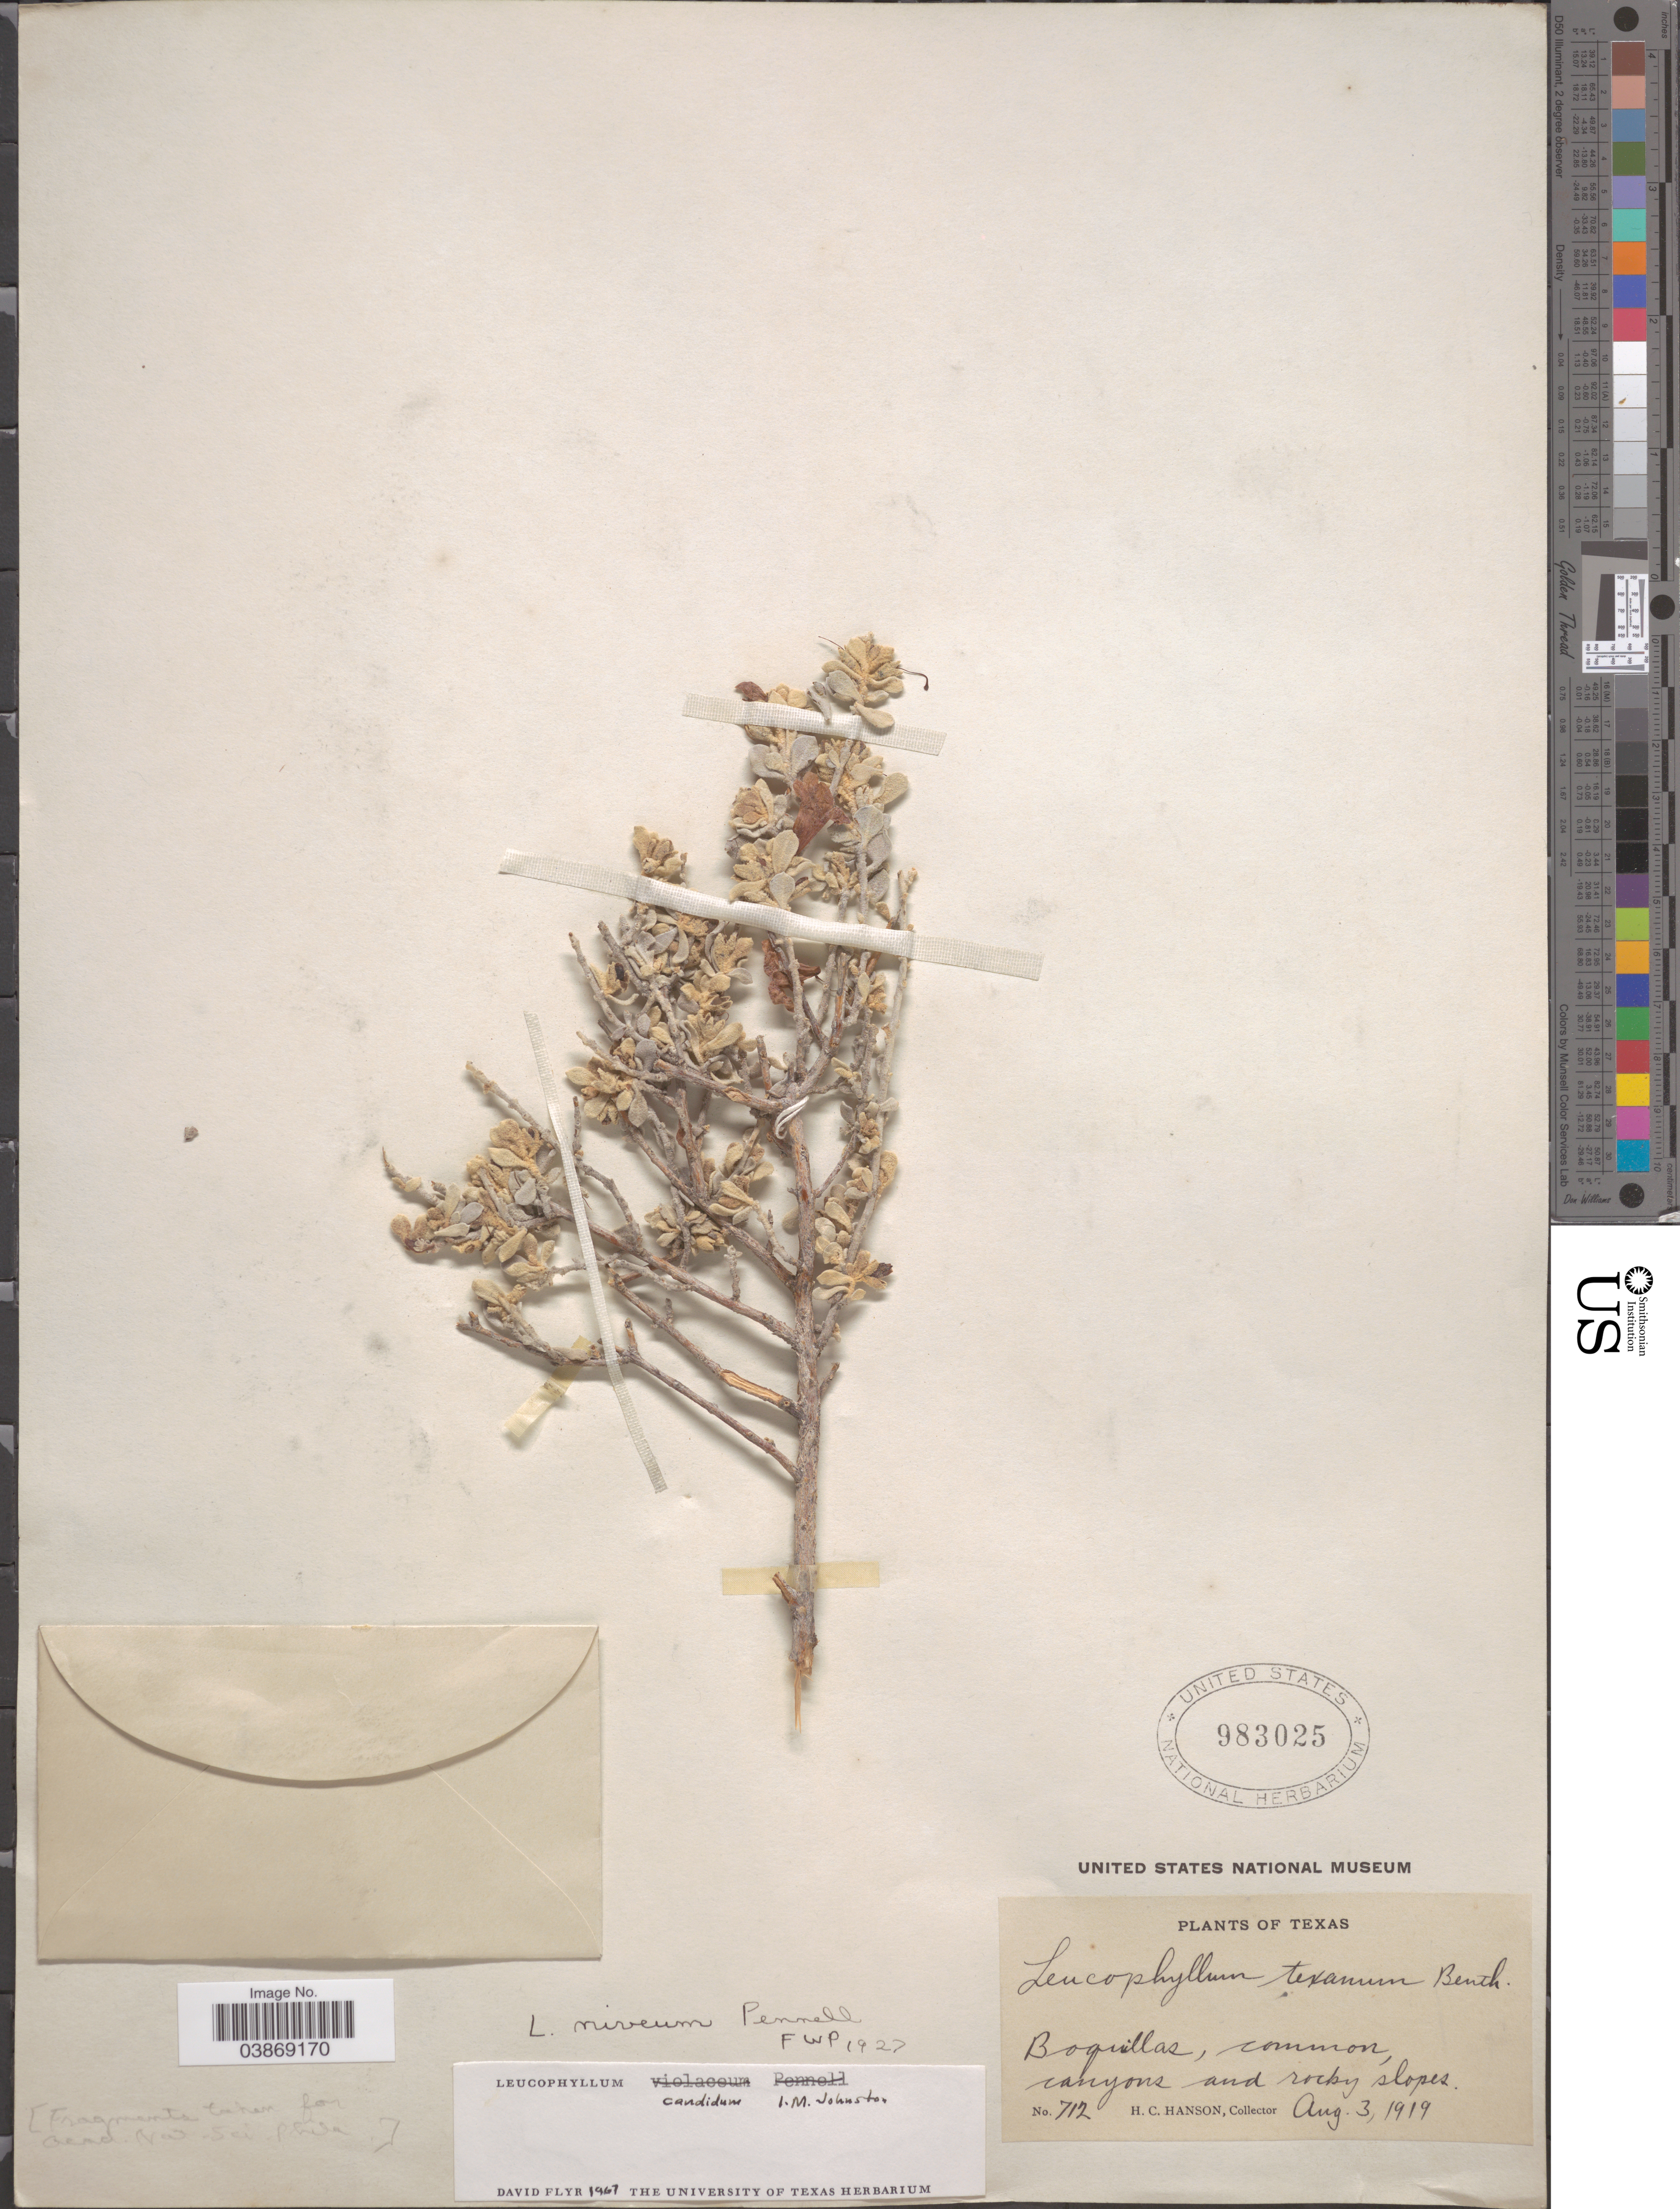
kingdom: Plantae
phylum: Tracheophyta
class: Magnoliopsida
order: Lamiales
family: Scrophulariaceae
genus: Leucophyllum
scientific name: Leucophyllum candidum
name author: I.M. Johnst.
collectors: H. Hanson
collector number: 712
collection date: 1919-08-03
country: United States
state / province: Texas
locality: Boquillas, common, canyons and rocky slopes.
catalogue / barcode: US 983025